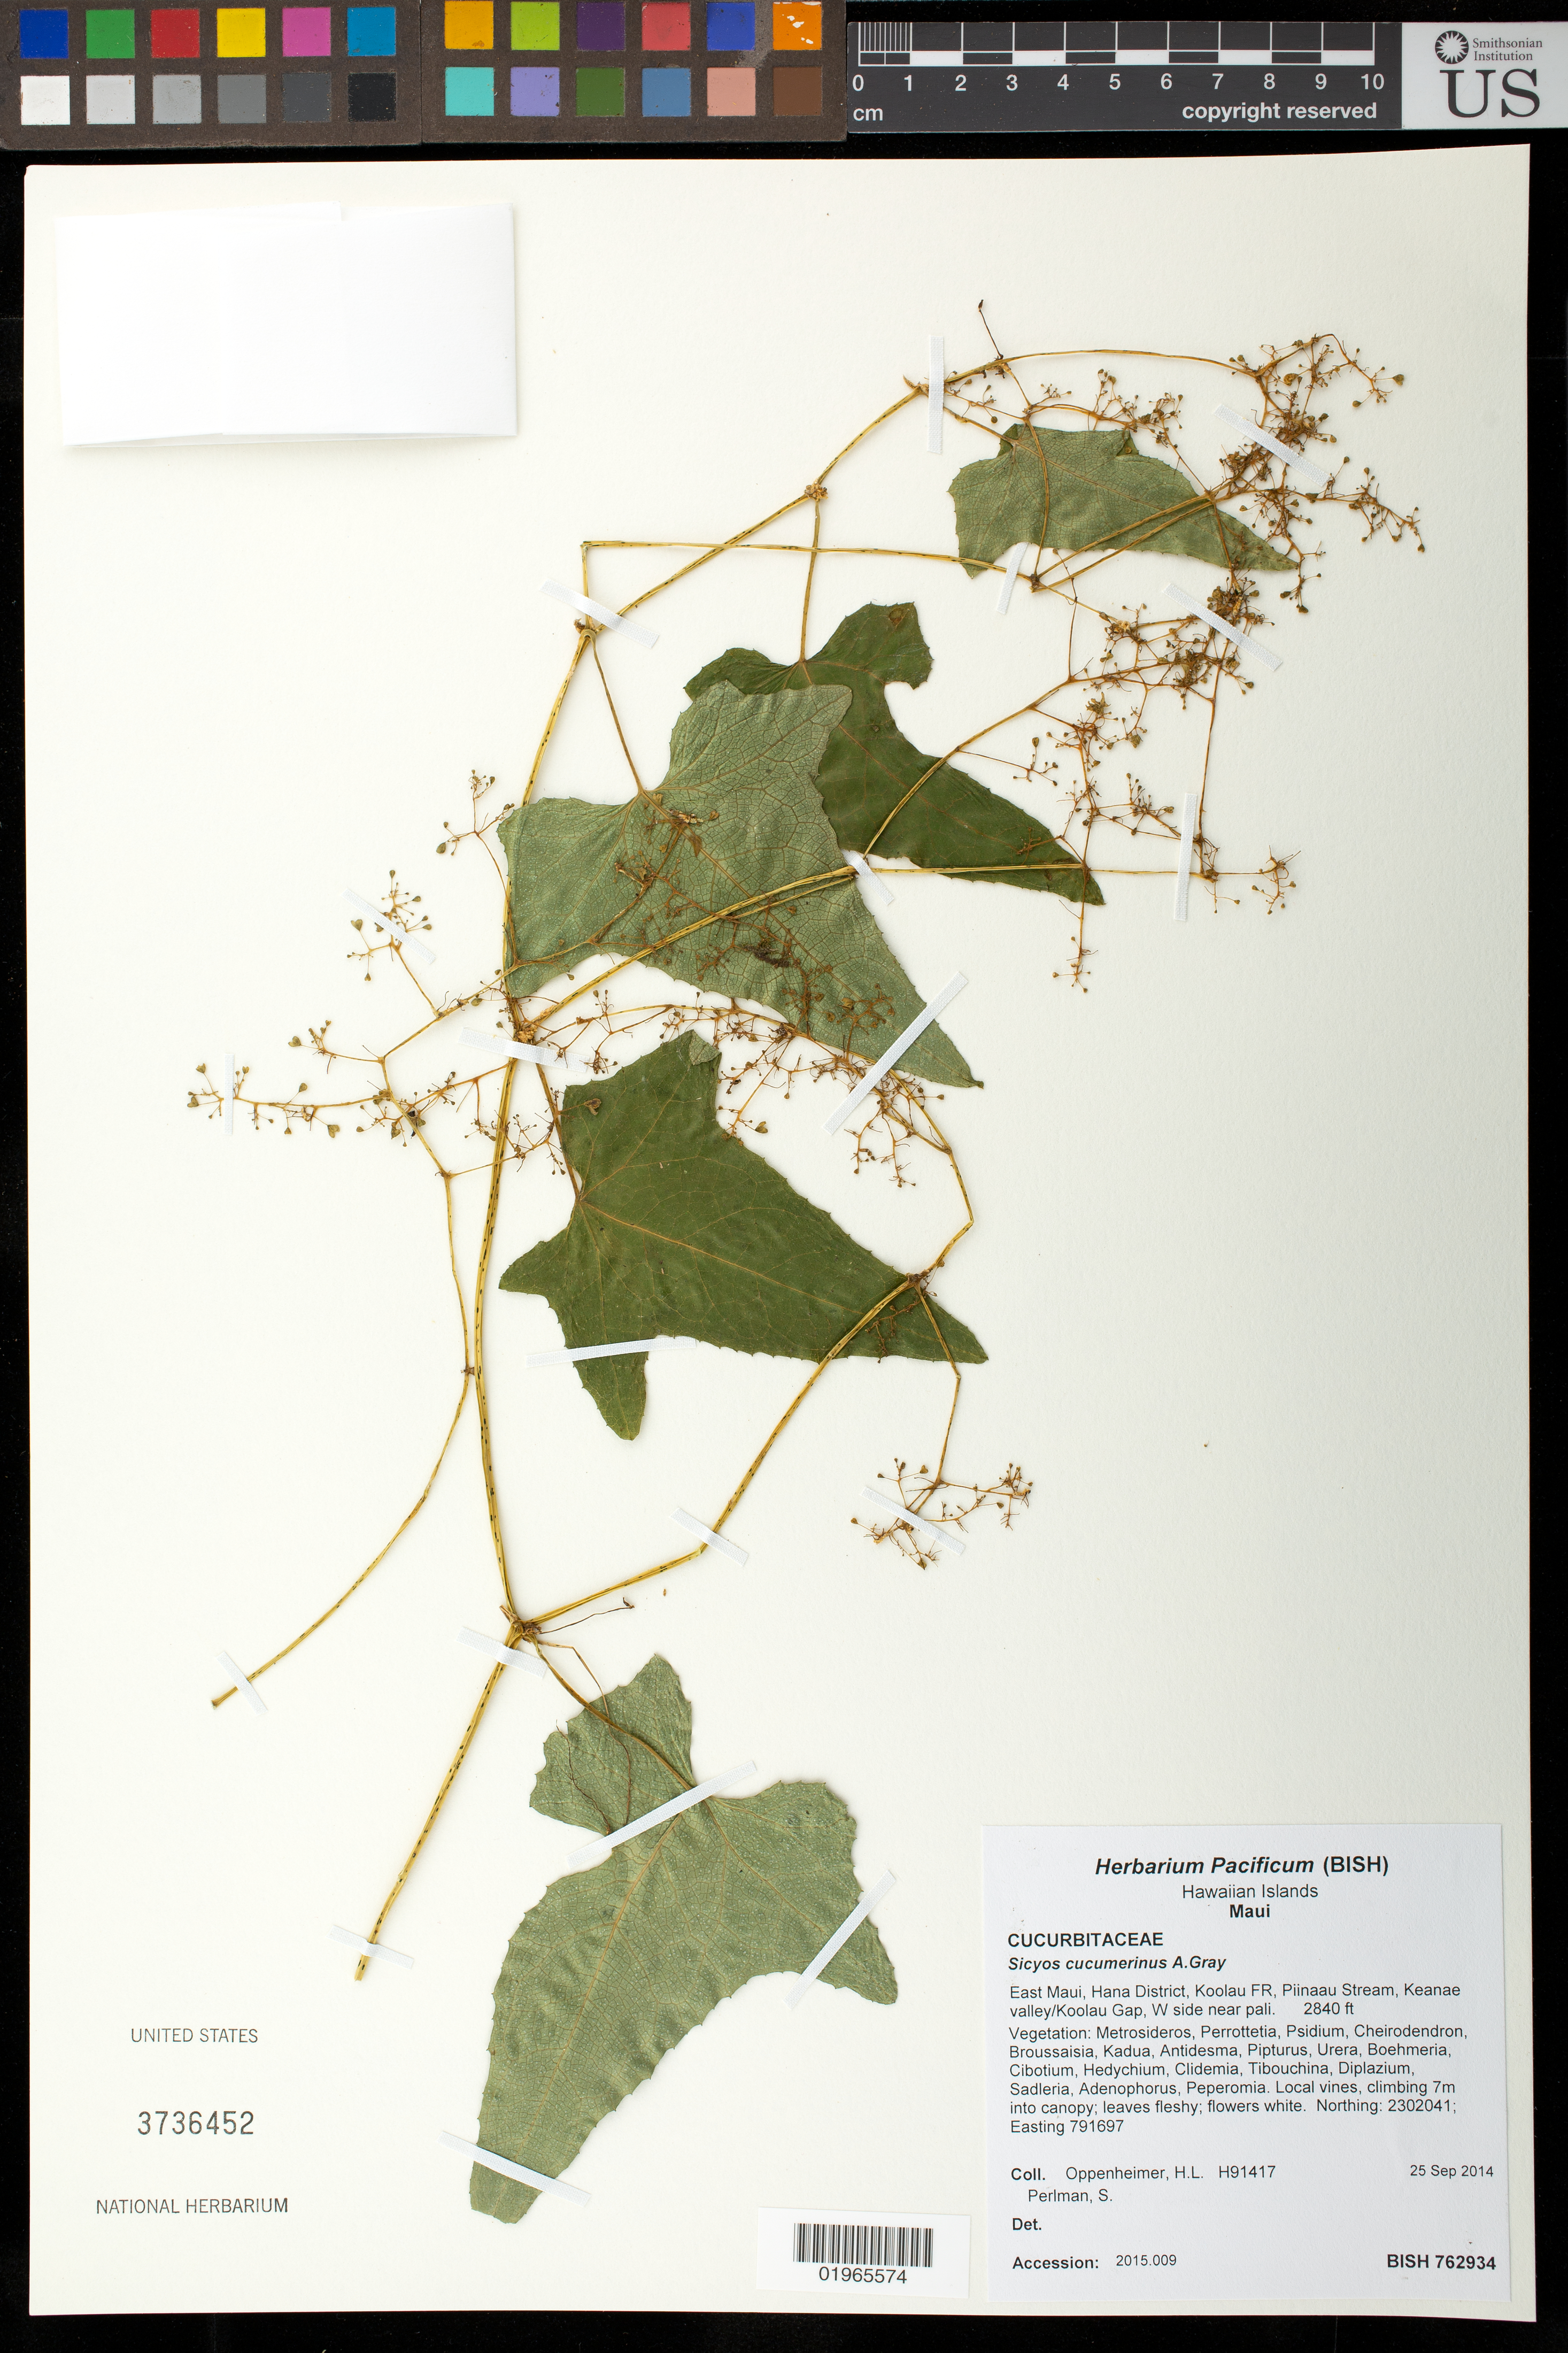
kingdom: Plantae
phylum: Tracheophyta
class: Magnoliopsida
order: Cucurbitales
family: Cucurbitaceae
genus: Sicyos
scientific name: Sicyos cucumerinus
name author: A. Gray in Wilkes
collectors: H. L. Oppenheimer & S. P. Perlman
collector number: H91417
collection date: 2014-09-25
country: United States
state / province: Hawaii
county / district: Maui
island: Maui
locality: East Maui, Hana District, Koolau FR, Piinaau Stream, Keanae Valley, Koolau Gap, W side near pali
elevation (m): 866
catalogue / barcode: US 3736452